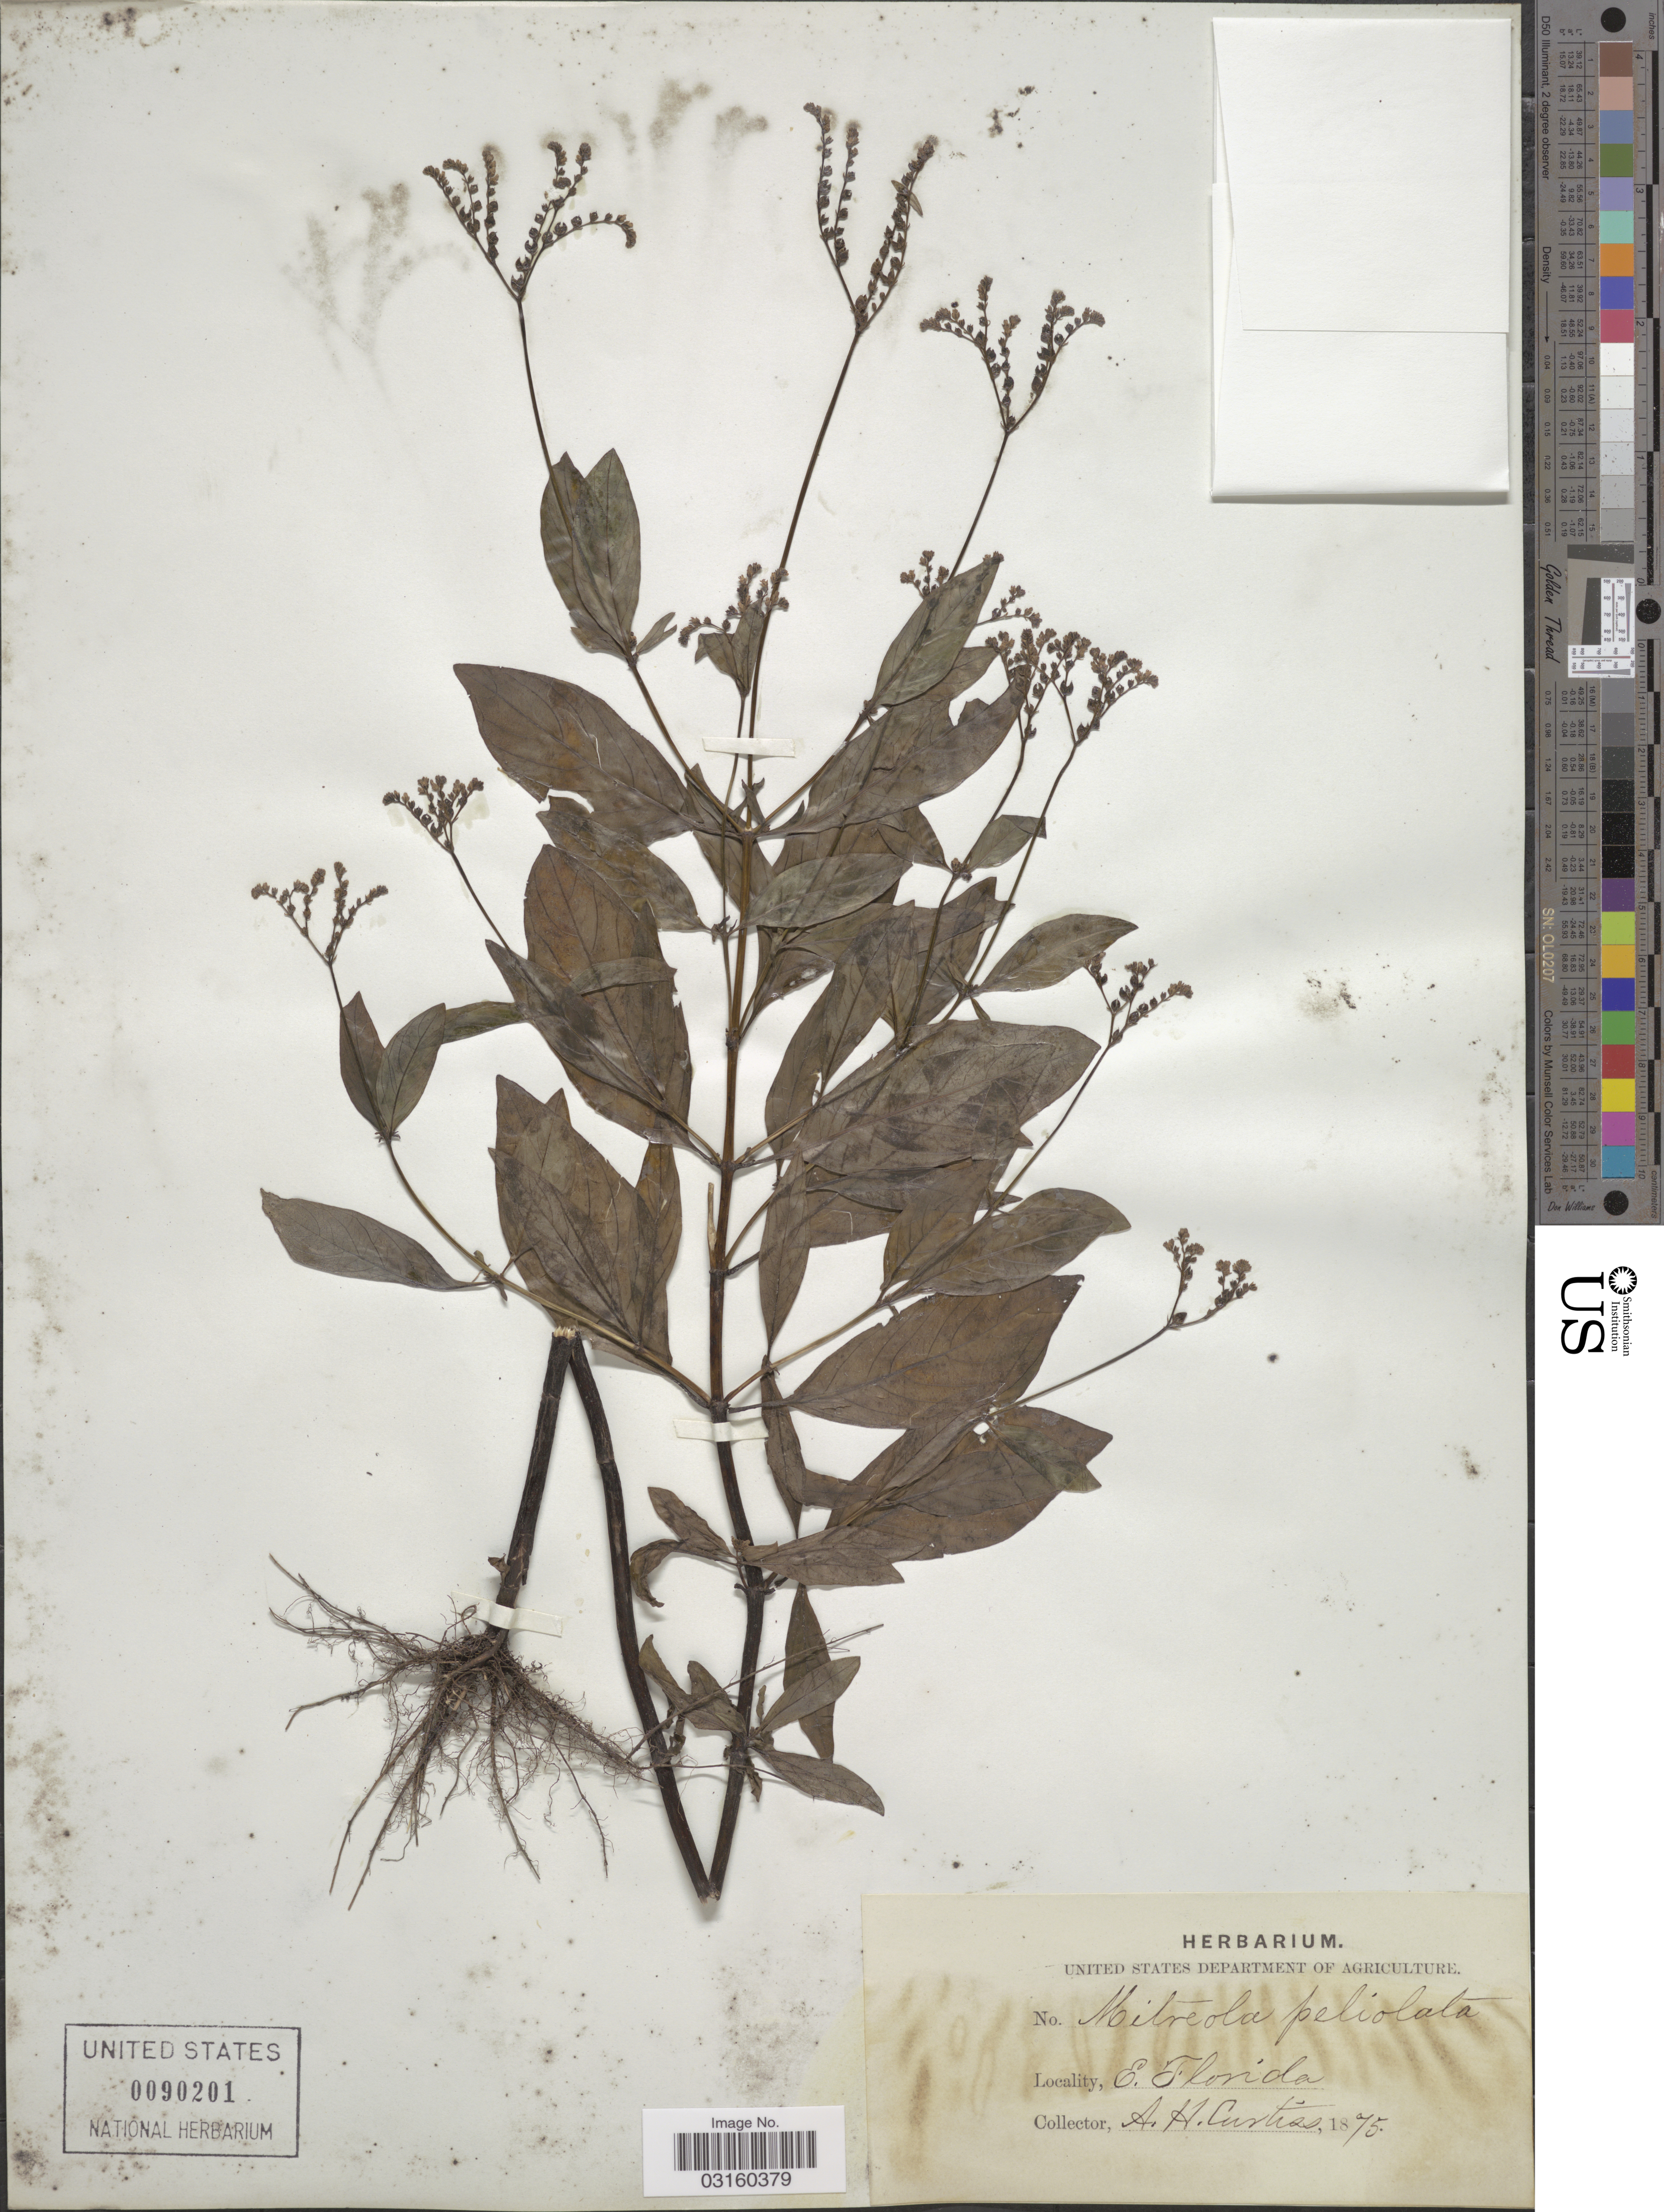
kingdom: Plantae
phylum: Tracheophyta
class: Magnoliopsida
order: Gentianales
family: Loganiaceae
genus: Mitreola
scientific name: Mitreola petiolata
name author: (J.F. Gmel.) Torr. & A. Gray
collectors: A. H. Curtiss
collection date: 1875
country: United States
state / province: Florida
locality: E. Florida.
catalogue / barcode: US 90201